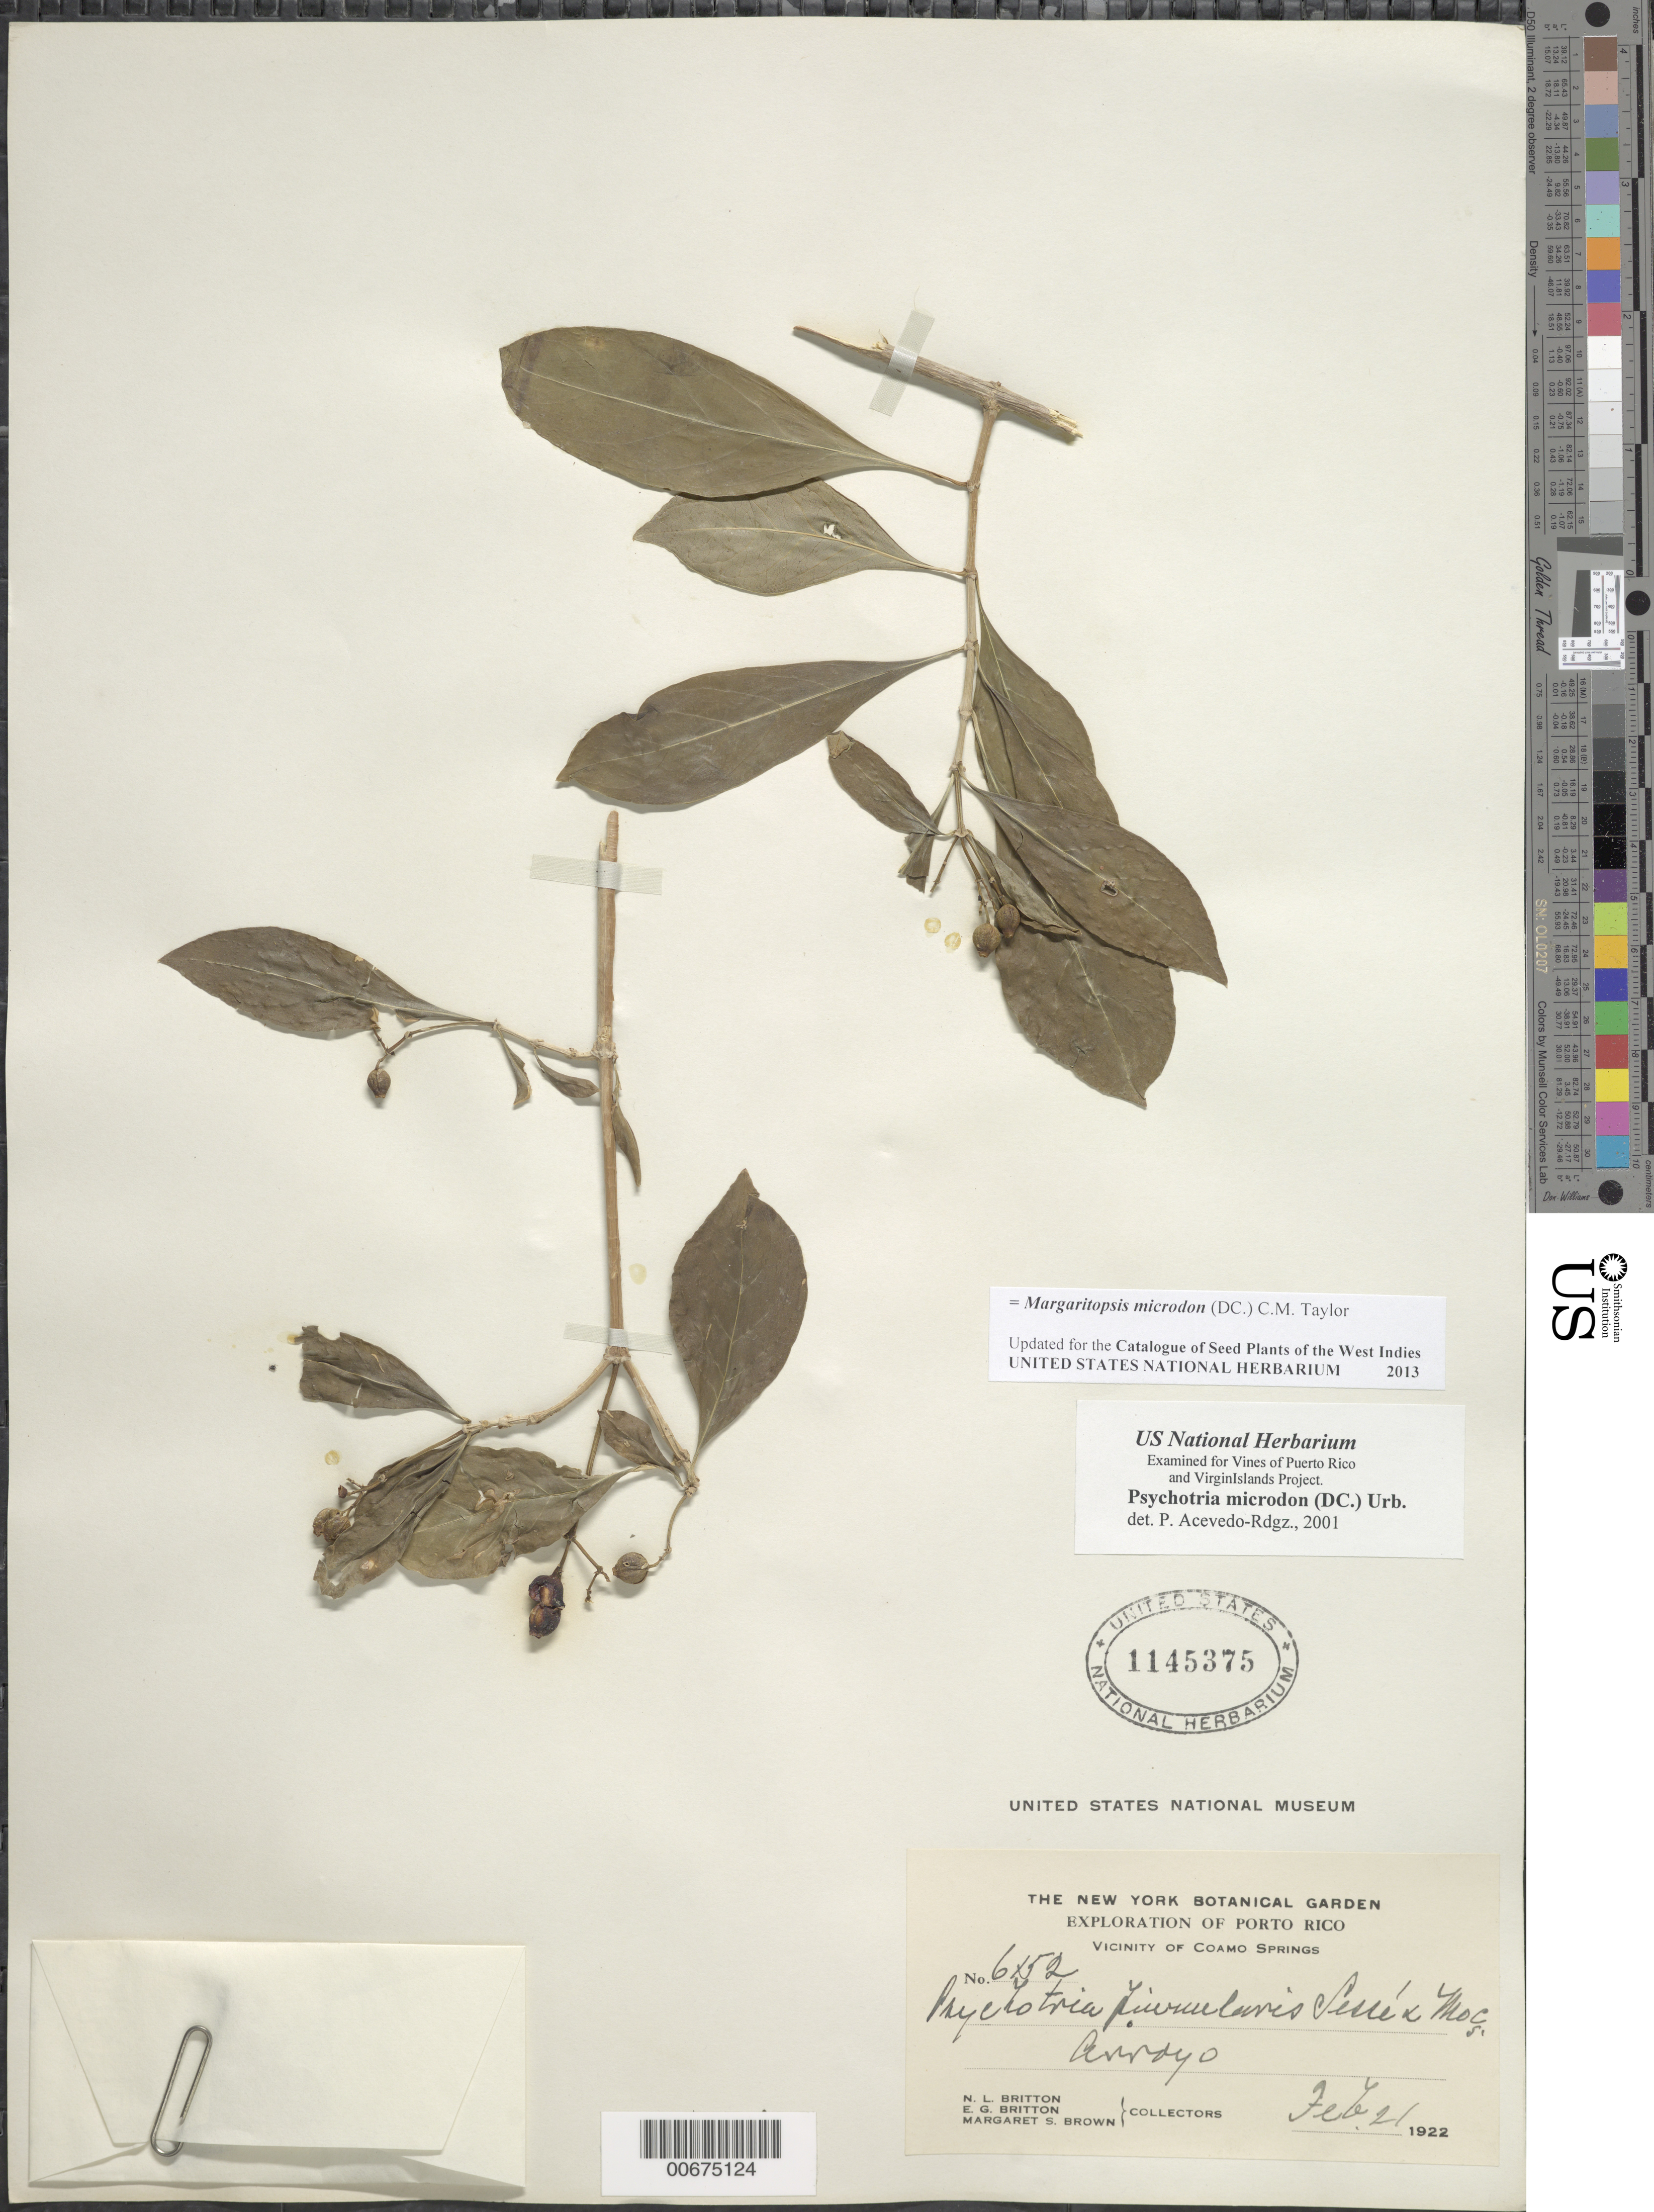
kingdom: Plantae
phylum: Tracheophyta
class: Magnoliopsida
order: Gentianales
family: Rubiaceae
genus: Margaritopsis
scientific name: Margaritopsis microdon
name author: (DC.) C.M. Taylor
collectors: N. Britton & et al.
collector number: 6152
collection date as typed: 21 Feb 1922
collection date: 1922-02-21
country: Puerto Rico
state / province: Coamo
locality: vicinity of Coamo Springs. Arroyo.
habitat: Arroyo.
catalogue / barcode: US 1145375